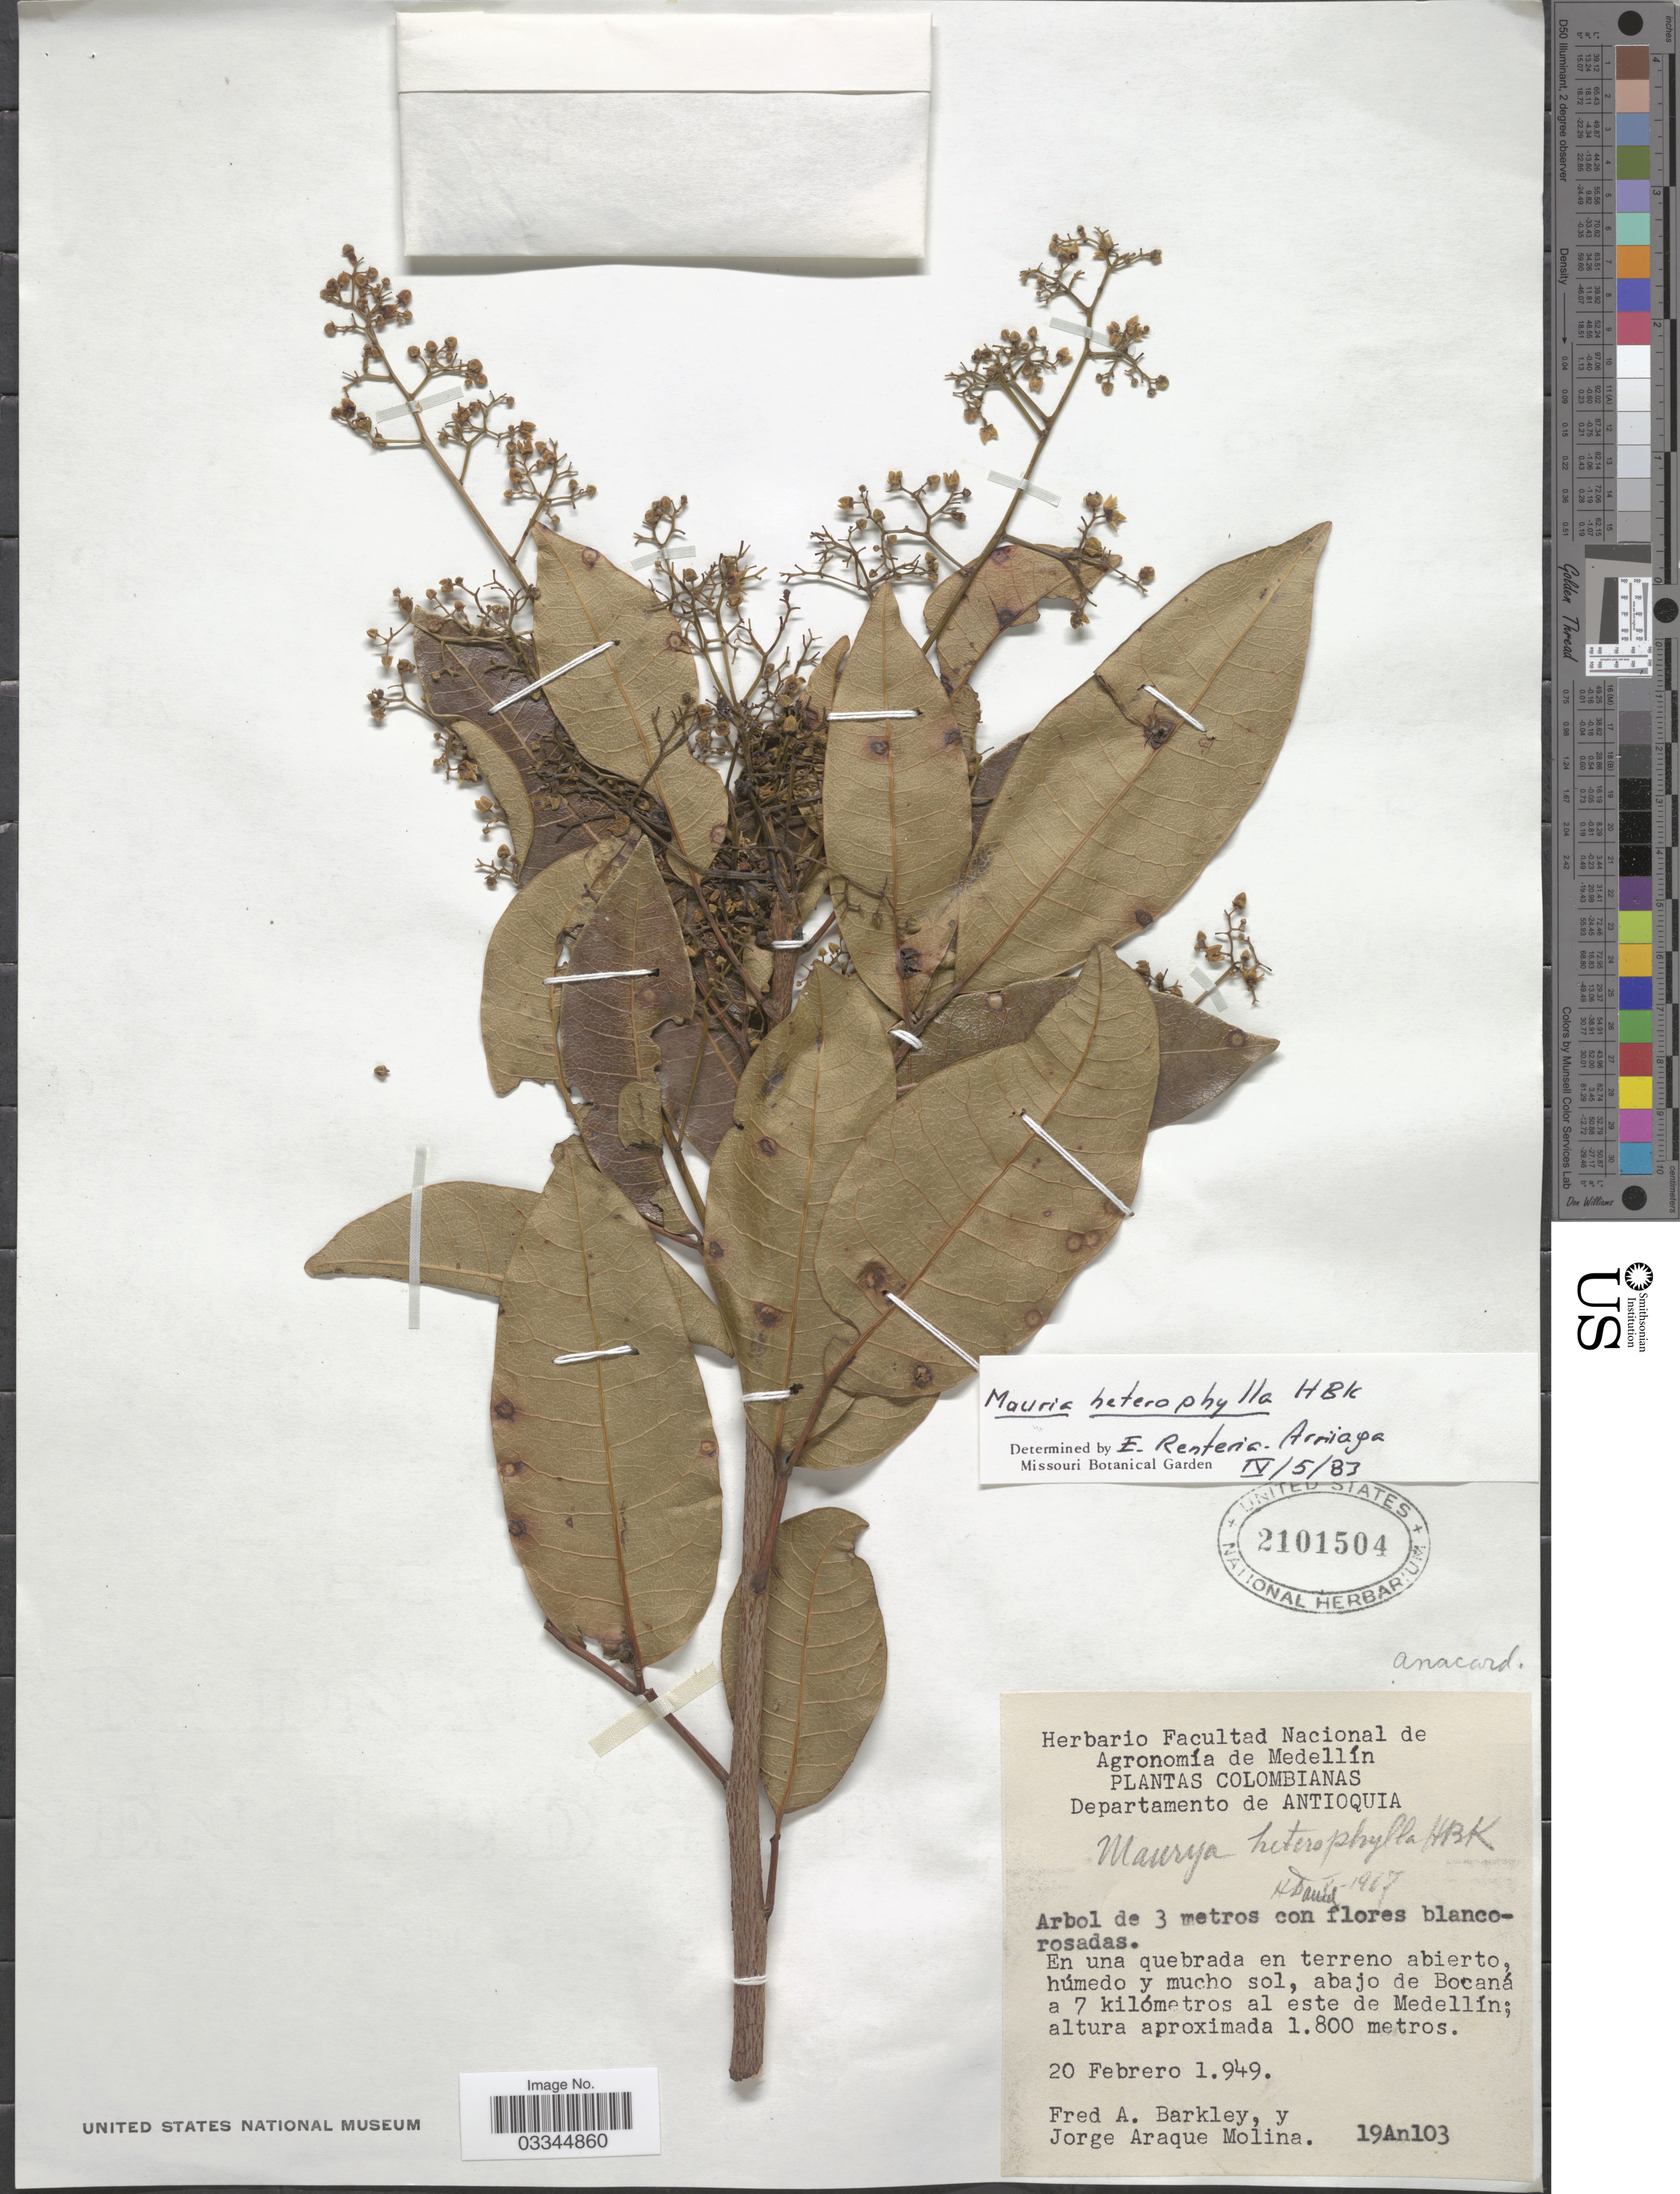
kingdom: Plantae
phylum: Tracheophyta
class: Magnoliopsida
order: Sapindales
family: Anacardiaceae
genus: Mauria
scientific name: Mauria heterophylla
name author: Kunth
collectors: F. A. Barkley & J. Araque Molina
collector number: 19An103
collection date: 1949-02-20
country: Colombia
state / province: Antioquia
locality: Departamento de Antioquia. Abajo de Bocaná a 7 kilómetros al este de Medellín.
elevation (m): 1800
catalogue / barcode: US 2101504